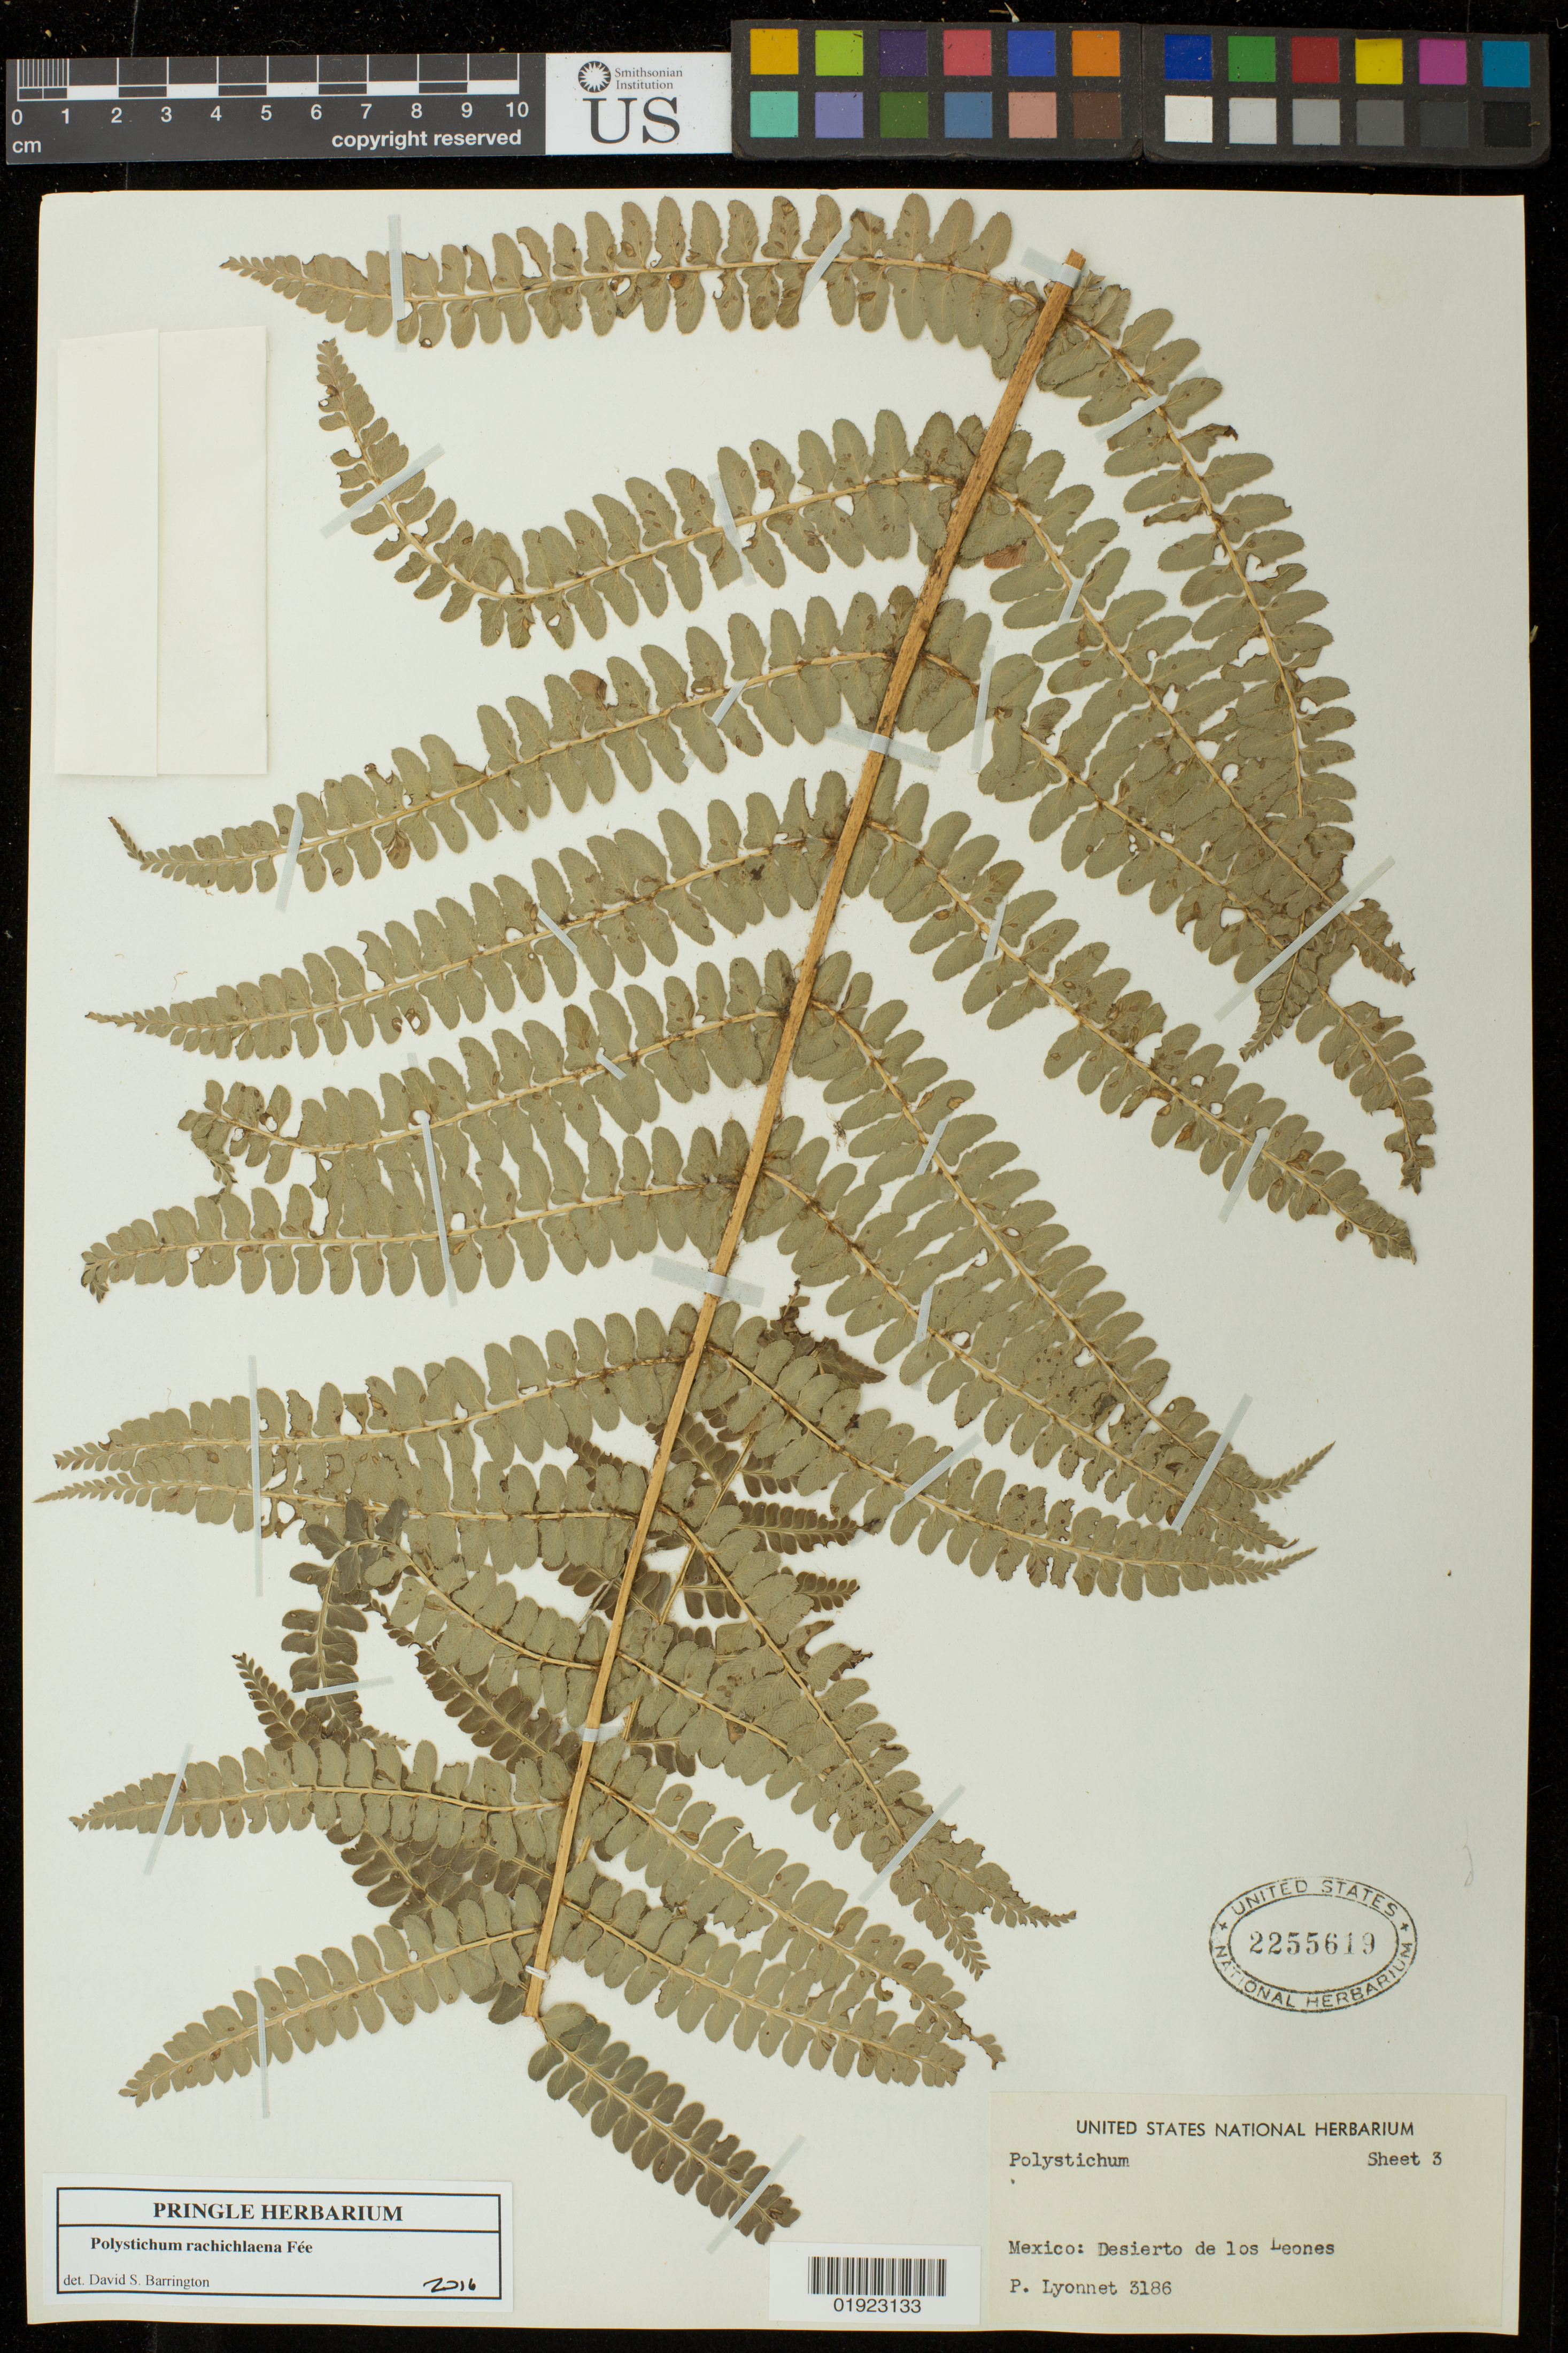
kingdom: Plantae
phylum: Tracheophyta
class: Polypodiopsida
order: Polypodiales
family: Dryopteridaceae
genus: Polystichum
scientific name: Polystichum rachichlaena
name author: Fée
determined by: Barrington, D. S., Curator (VT), University of Vermont (UNITED STATES)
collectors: P. Lyonnet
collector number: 3186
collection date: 1941-01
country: Mexico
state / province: Distrito Federal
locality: Desierto de los Leones.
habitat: Barranca muy sombreada.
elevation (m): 3400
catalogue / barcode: US 2255619